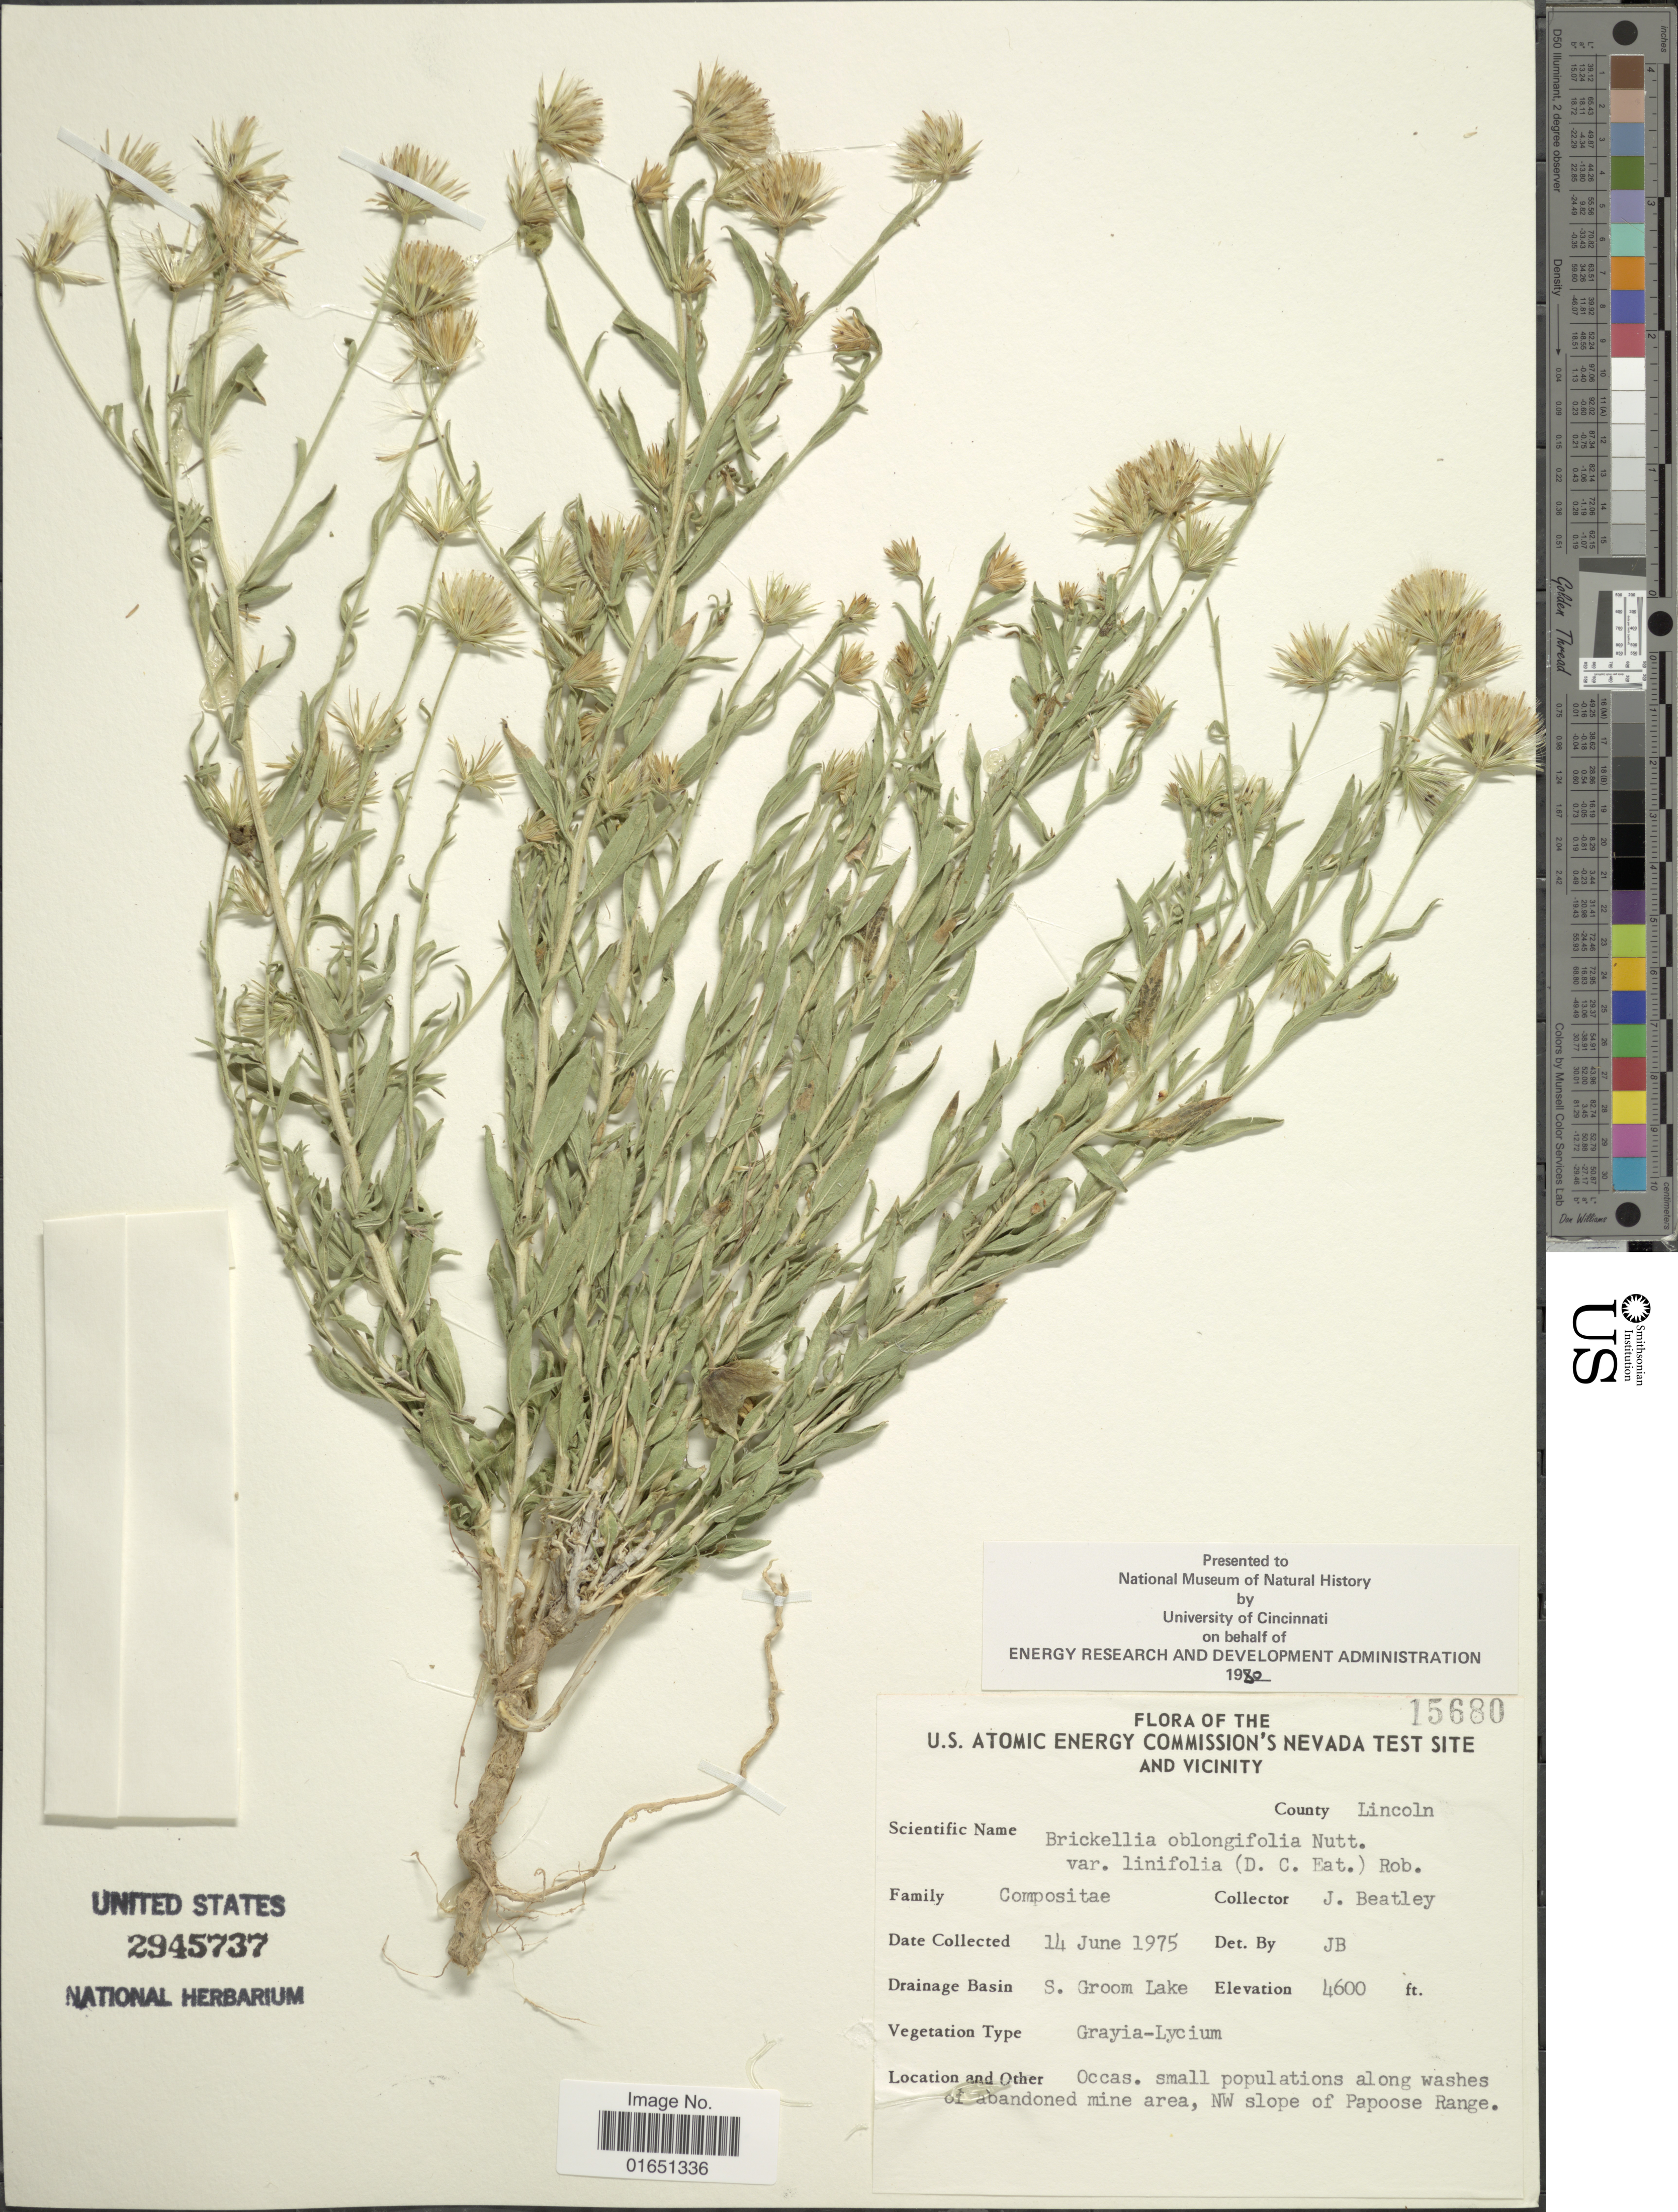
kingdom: Plantae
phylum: Tracheophyta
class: Magnoliopsida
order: Asterales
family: Asteraceae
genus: Brickellia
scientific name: Brickellia oblongifolia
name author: Nutt.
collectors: J. C. Beatley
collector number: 15680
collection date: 1975-06-14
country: United States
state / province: Nevada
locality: The U.S. Atomic Energy Commissions Nevada Test Site and vicinity, County Lincoln, Drainage Basin S. Groom Lake, Occas. small populations along washes of abandoned mine area, NW slope of Paoose Range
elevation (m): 1402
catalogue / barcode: US 2945737